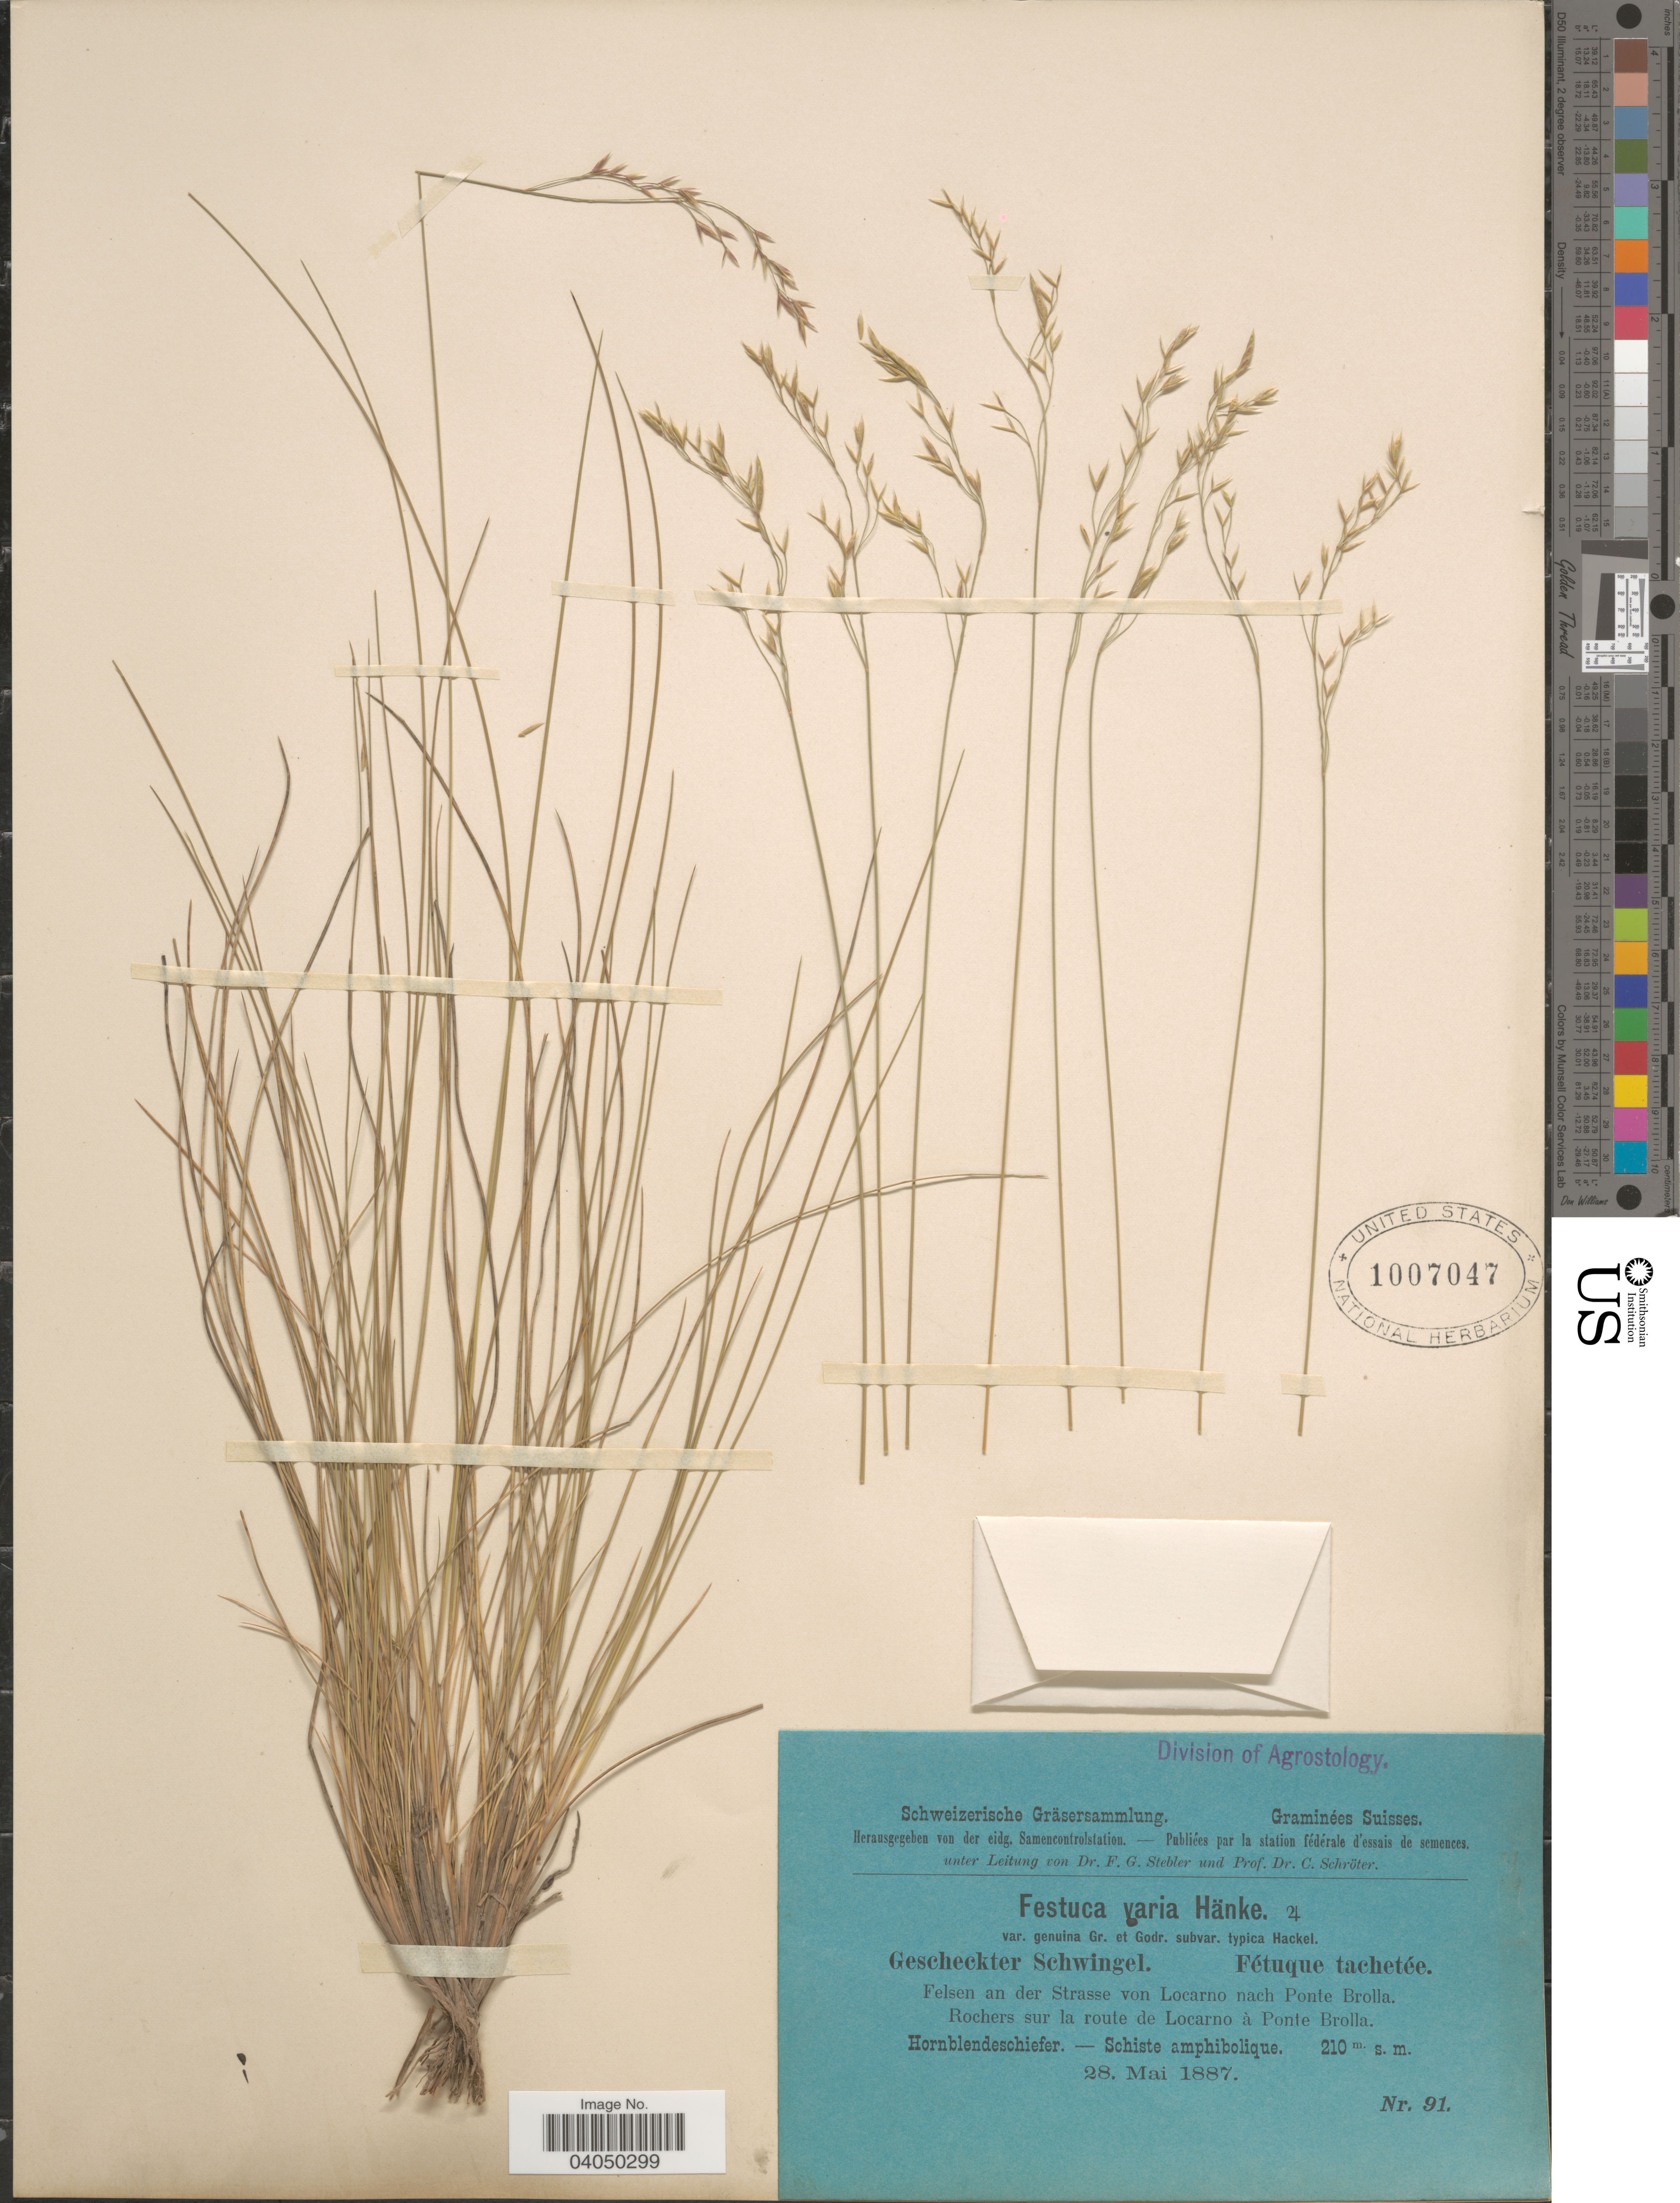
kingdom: Plantae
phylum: Tracheophyta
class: Liliopsida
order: Poales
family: Poaceae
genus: Festuca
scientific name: Festuca varia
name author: Haenke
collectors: Stebler, F.G. & Schröter, C.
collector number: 91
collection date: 1887-05-28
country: Switzerland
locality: Felsen an der Strasse von Locarno nach Ponte Brolla. Rochers sur la route de Locarno à Ponte Brolla.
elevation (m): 210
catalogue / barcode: US 1007047